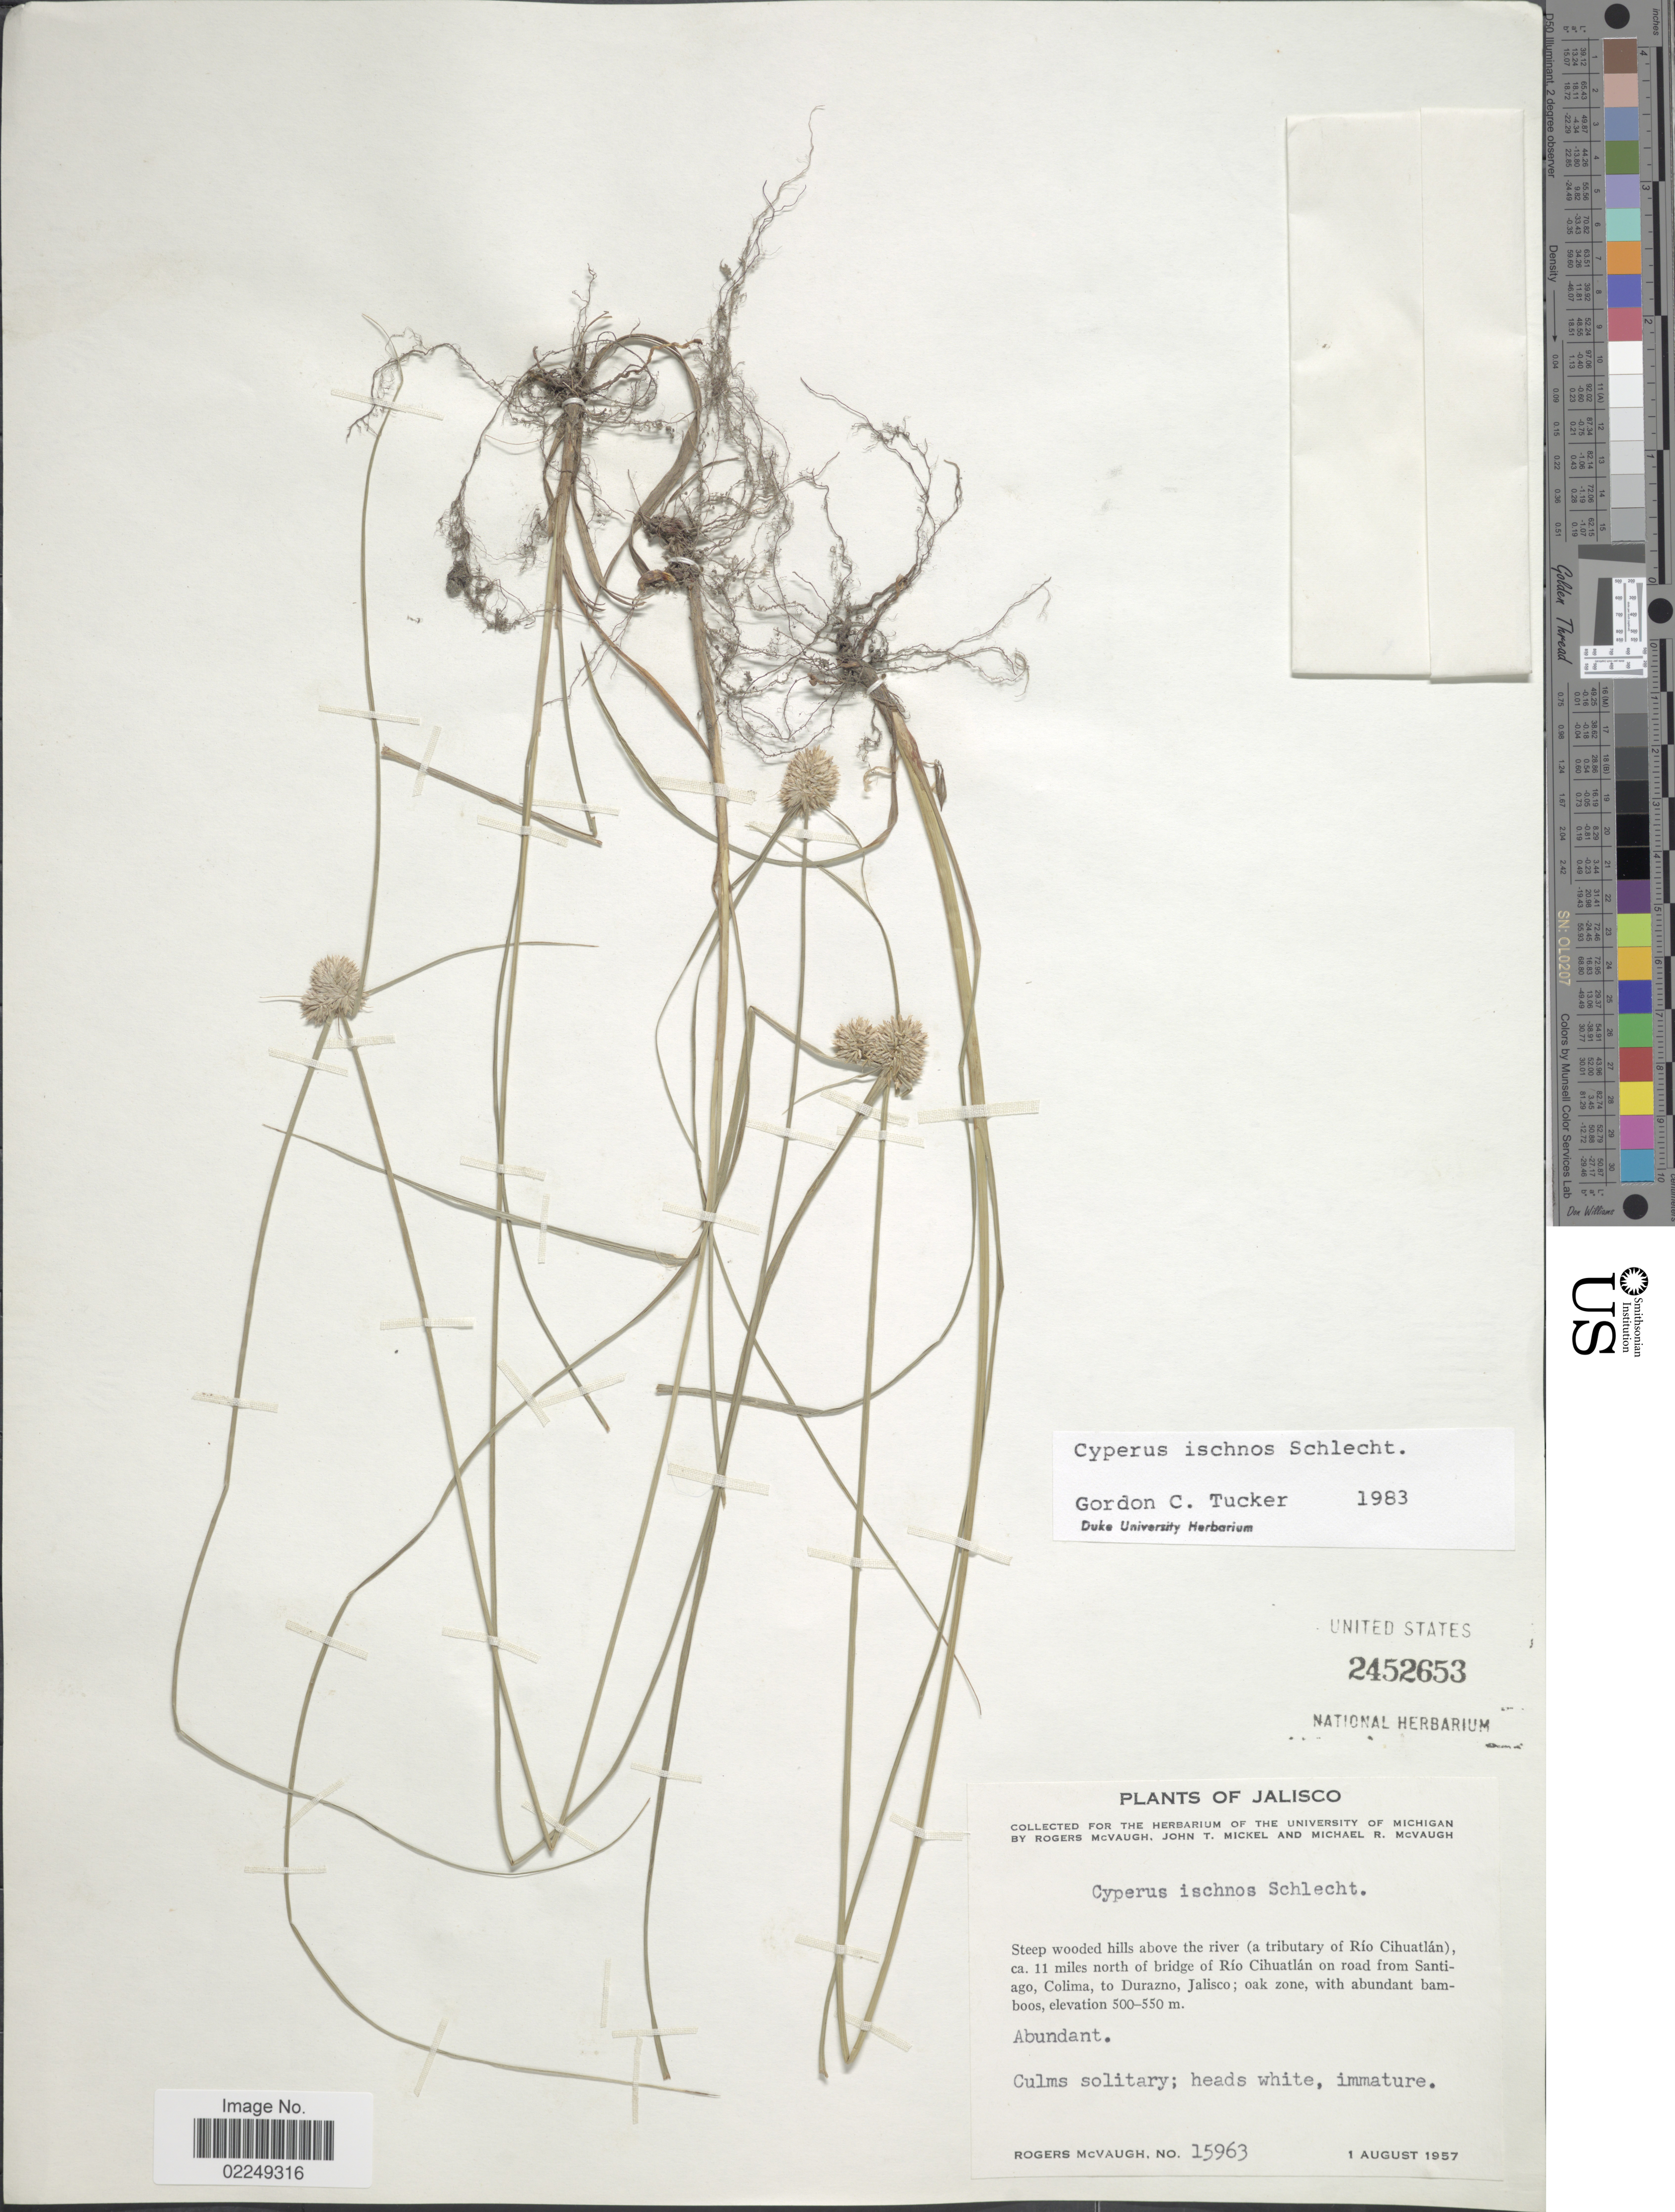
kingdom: Plantae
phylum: Tracheophyta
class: Liliopsida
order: Poales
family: Cyperaceae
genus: Cyperus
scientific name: Cyperus ischnos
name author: Schltdl.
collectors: R. McVaugh, J. T. Mickel & M. R. McVaugh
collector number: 15963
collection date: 1957-08-01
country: Mexico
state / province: Jalisco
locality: Steep wooded hills above the river (a tributary of Rio Cihuatlan), 11 miles north of bridge of Rio Clhuatlan on road from Santiago, Colima, to Duranzo, Jalisco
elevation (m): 500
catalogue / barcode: US 2452653